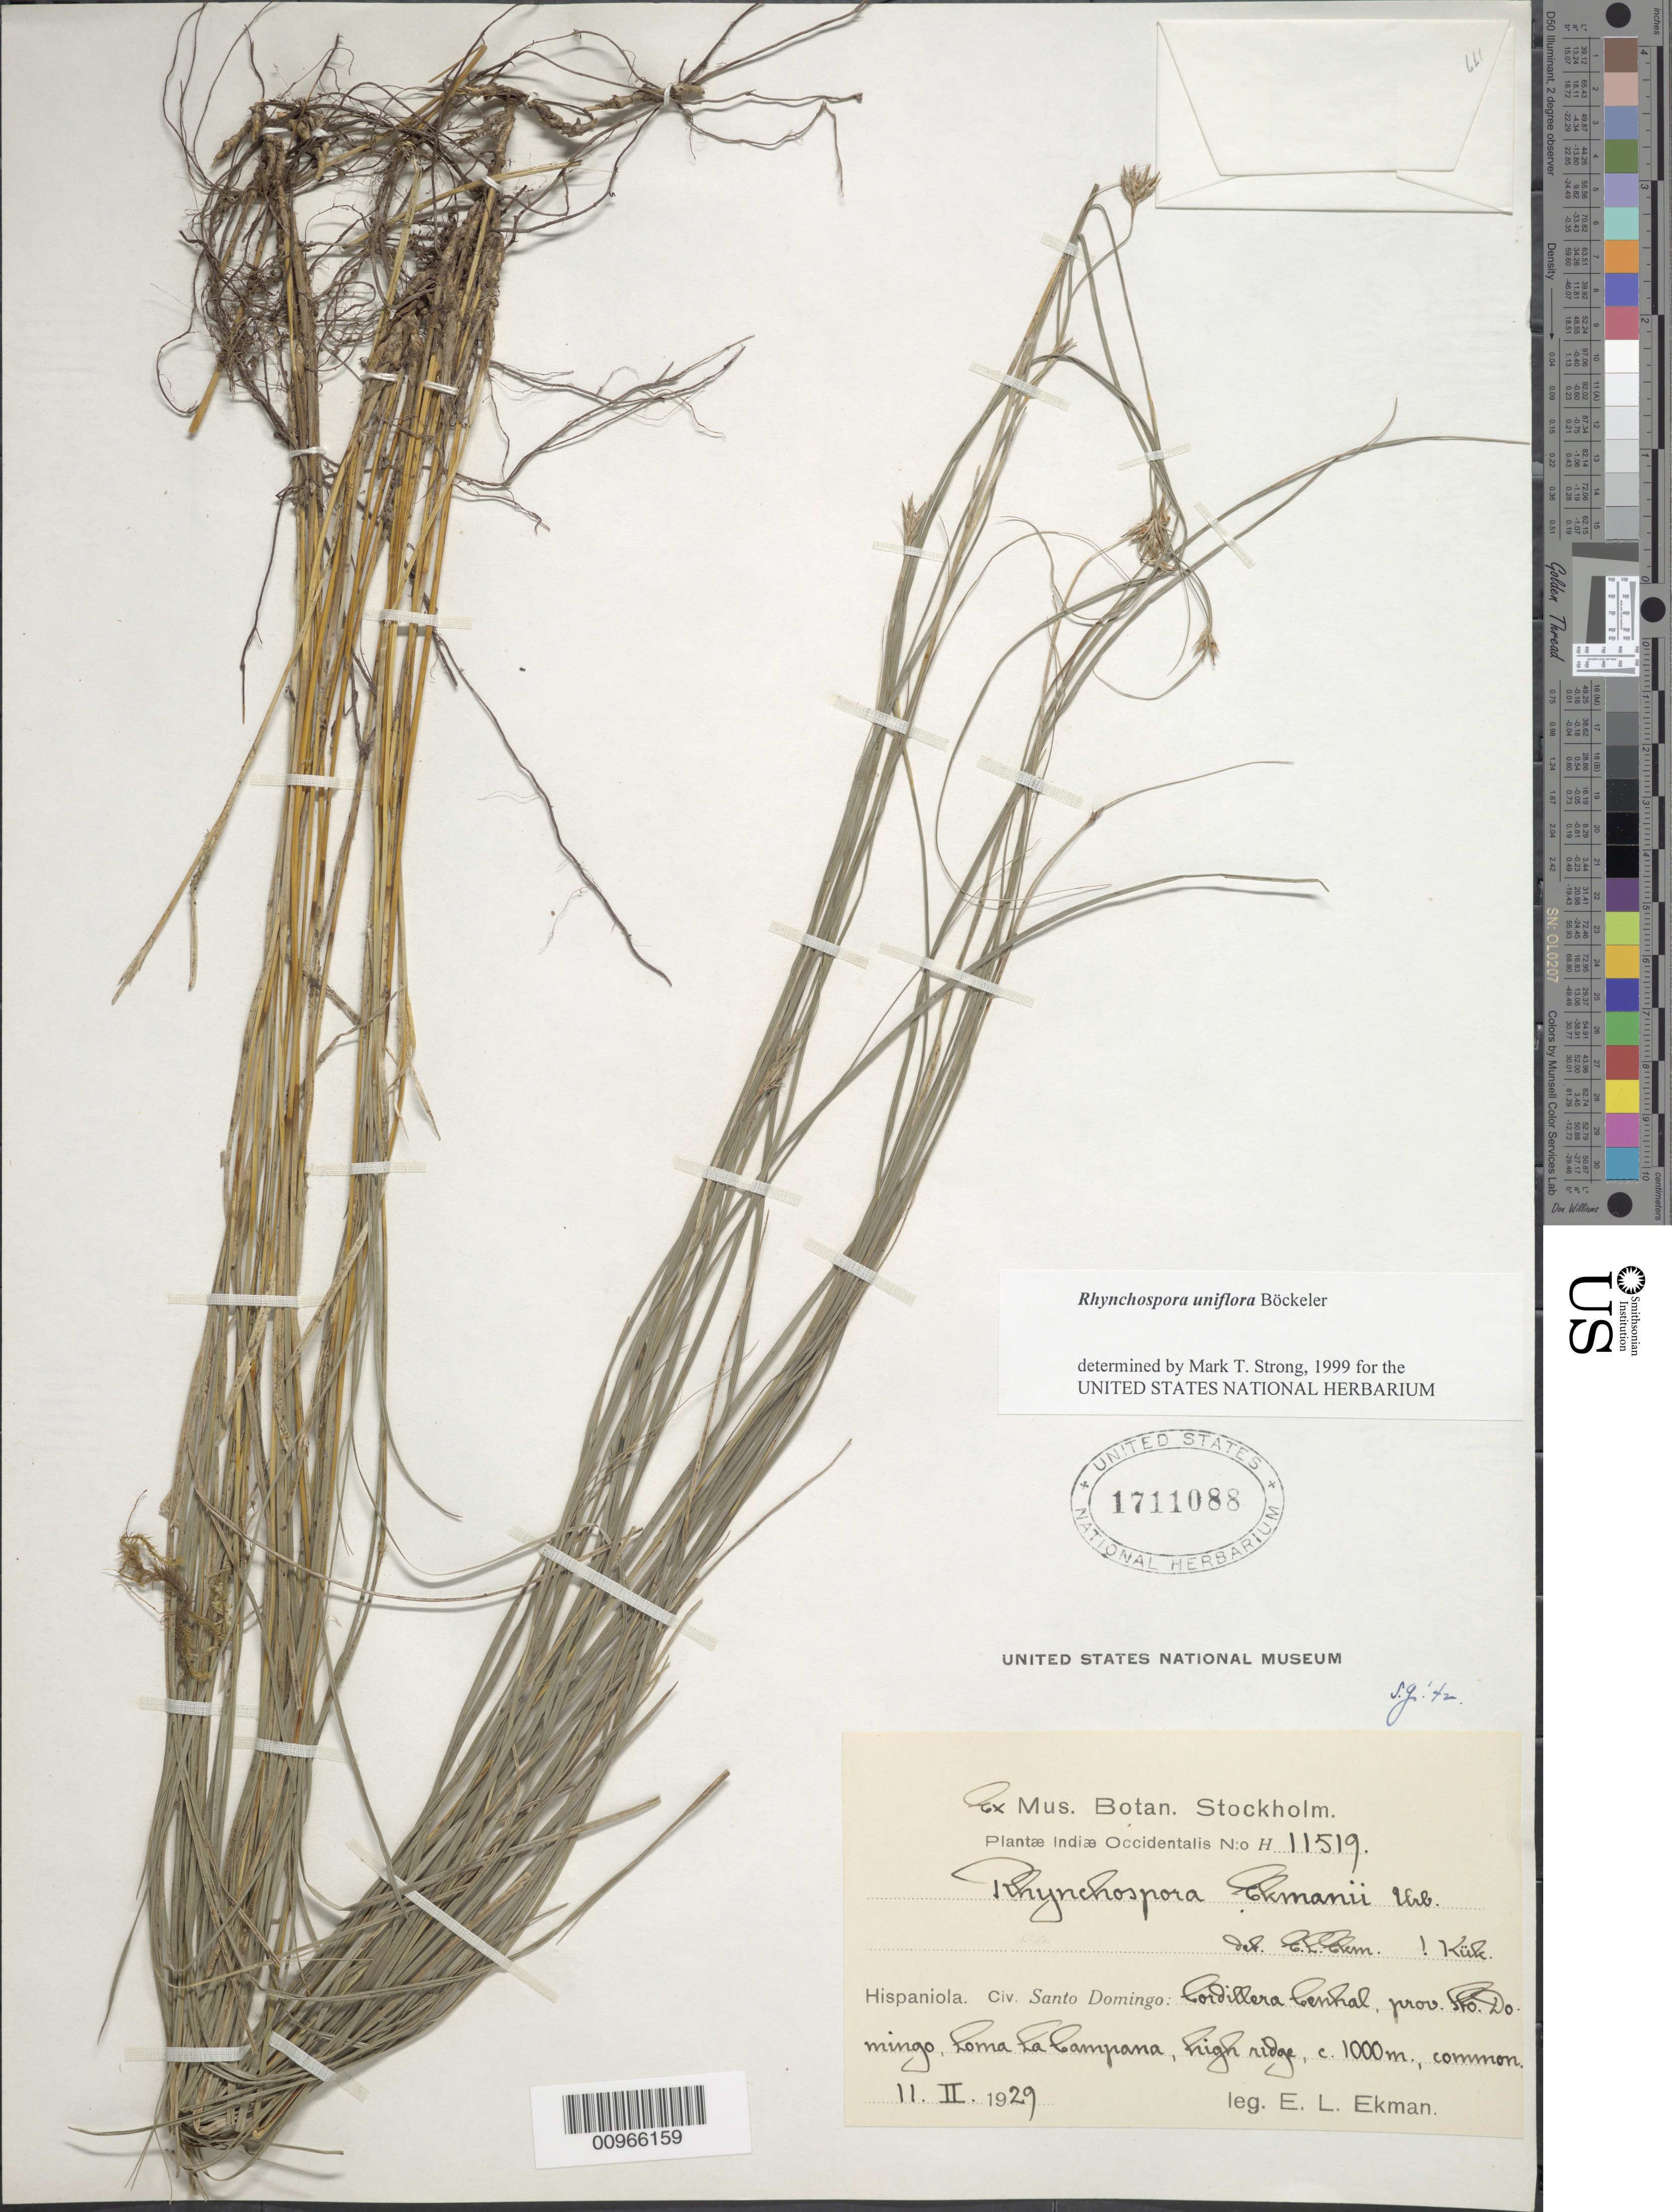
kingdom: Plantae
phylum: Tracheophyta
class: Liliopsida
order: Poales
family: Cyperaceae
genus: Rhynchospora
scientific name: Rhynchospora uniflora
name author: Boeckeler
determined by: Strong, M. T., (US), Smithsonian Institution - National Museum of Natural History (UNITED STATES)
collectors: E. L. Ekman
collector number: H 11519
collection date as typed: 11 Feb 1929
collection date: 1929-02-11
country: Dominican Republic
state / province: Santo Domingo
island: Hispaniola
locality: Cordillera Central, Loma La Compana, high ridge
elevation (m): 1000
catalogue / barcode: US 1711088